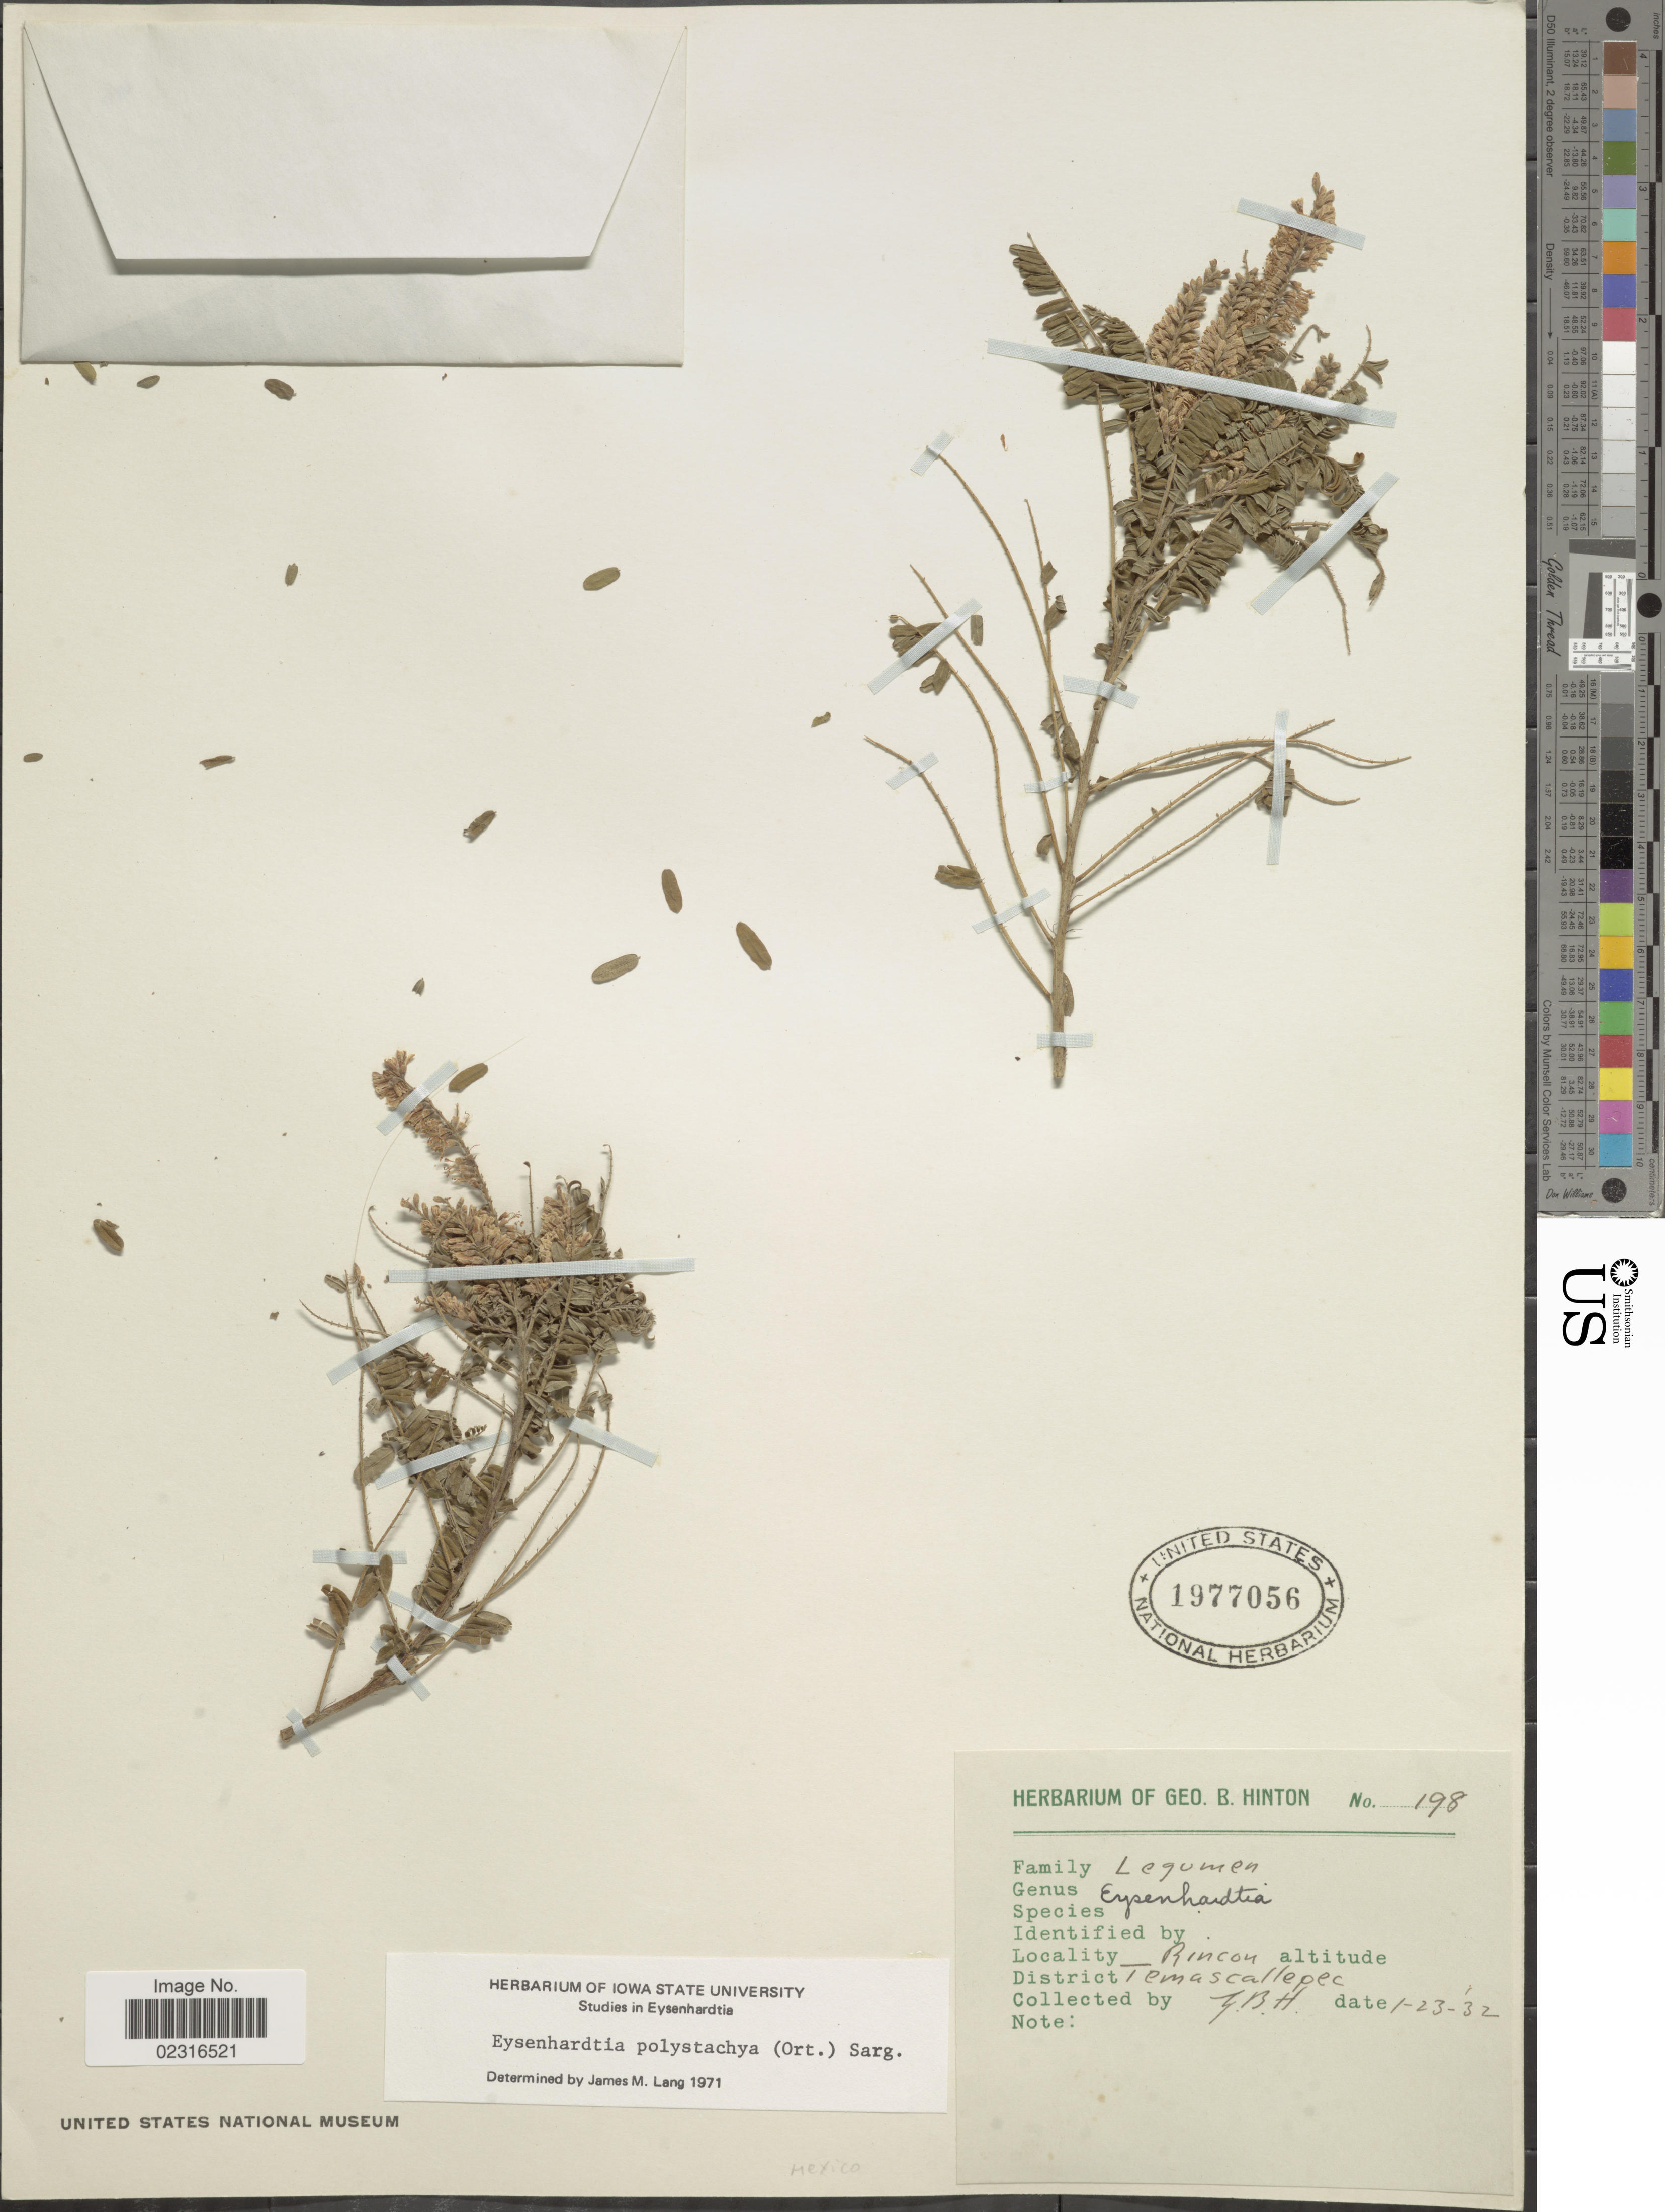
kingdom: Plantae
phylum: Tracheophyta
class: Magnoliopsida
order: Fabales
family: Fabaceae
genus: Eysenhardtia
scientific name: Eysenhardtia polystachya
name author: (Ortega) Sarg.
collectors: G. B. Hinton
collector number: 198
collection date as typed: Transcribed d/m/y: 23/1/32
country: Mexico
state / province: México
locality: Rincon, District Temascaltepec.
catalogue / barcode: US 1977056